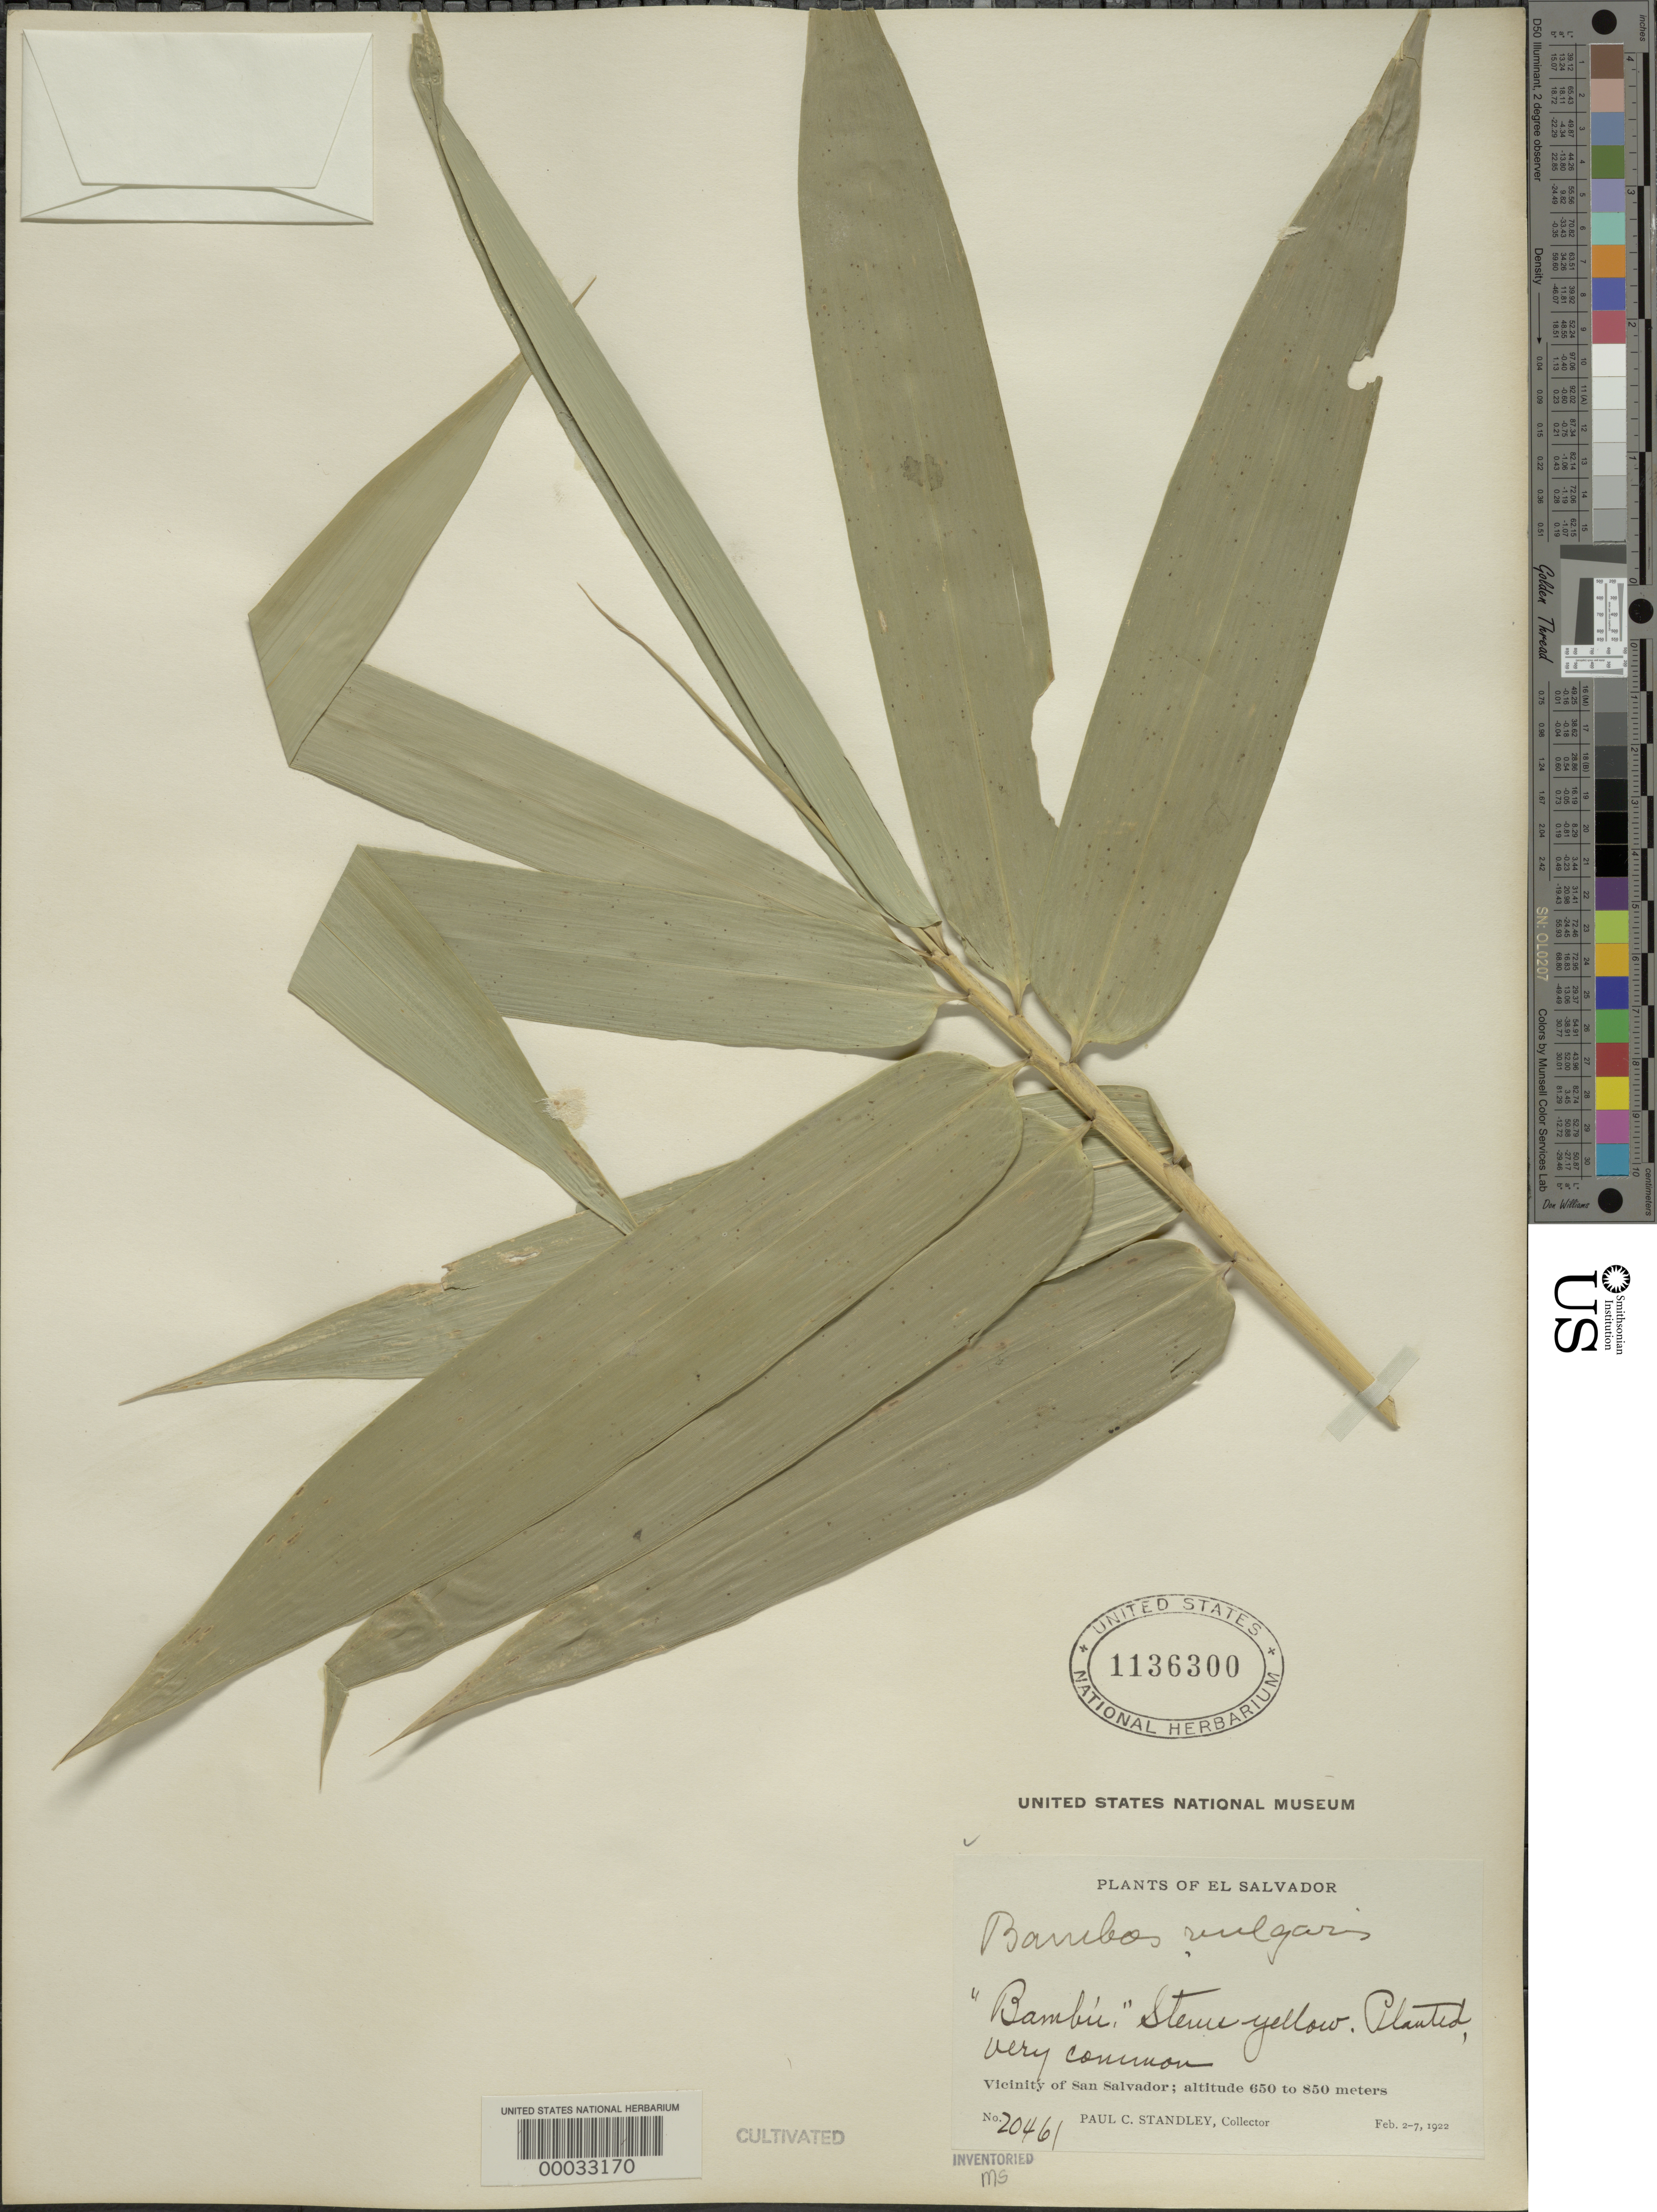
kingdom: Plantae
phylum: Tracheophyta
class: Liliopsida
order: Poales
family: Poaceae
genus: Bambusa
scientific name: Bambusa vulgaris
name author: Schrad. ex J.C. Wendl.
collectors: P. C. Standley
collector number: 20461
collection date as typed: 02 Feb 1922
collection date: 1922-02-02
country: El Salvador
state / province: San Salvador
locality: San salvador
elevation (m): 650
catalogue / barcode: US 1136300